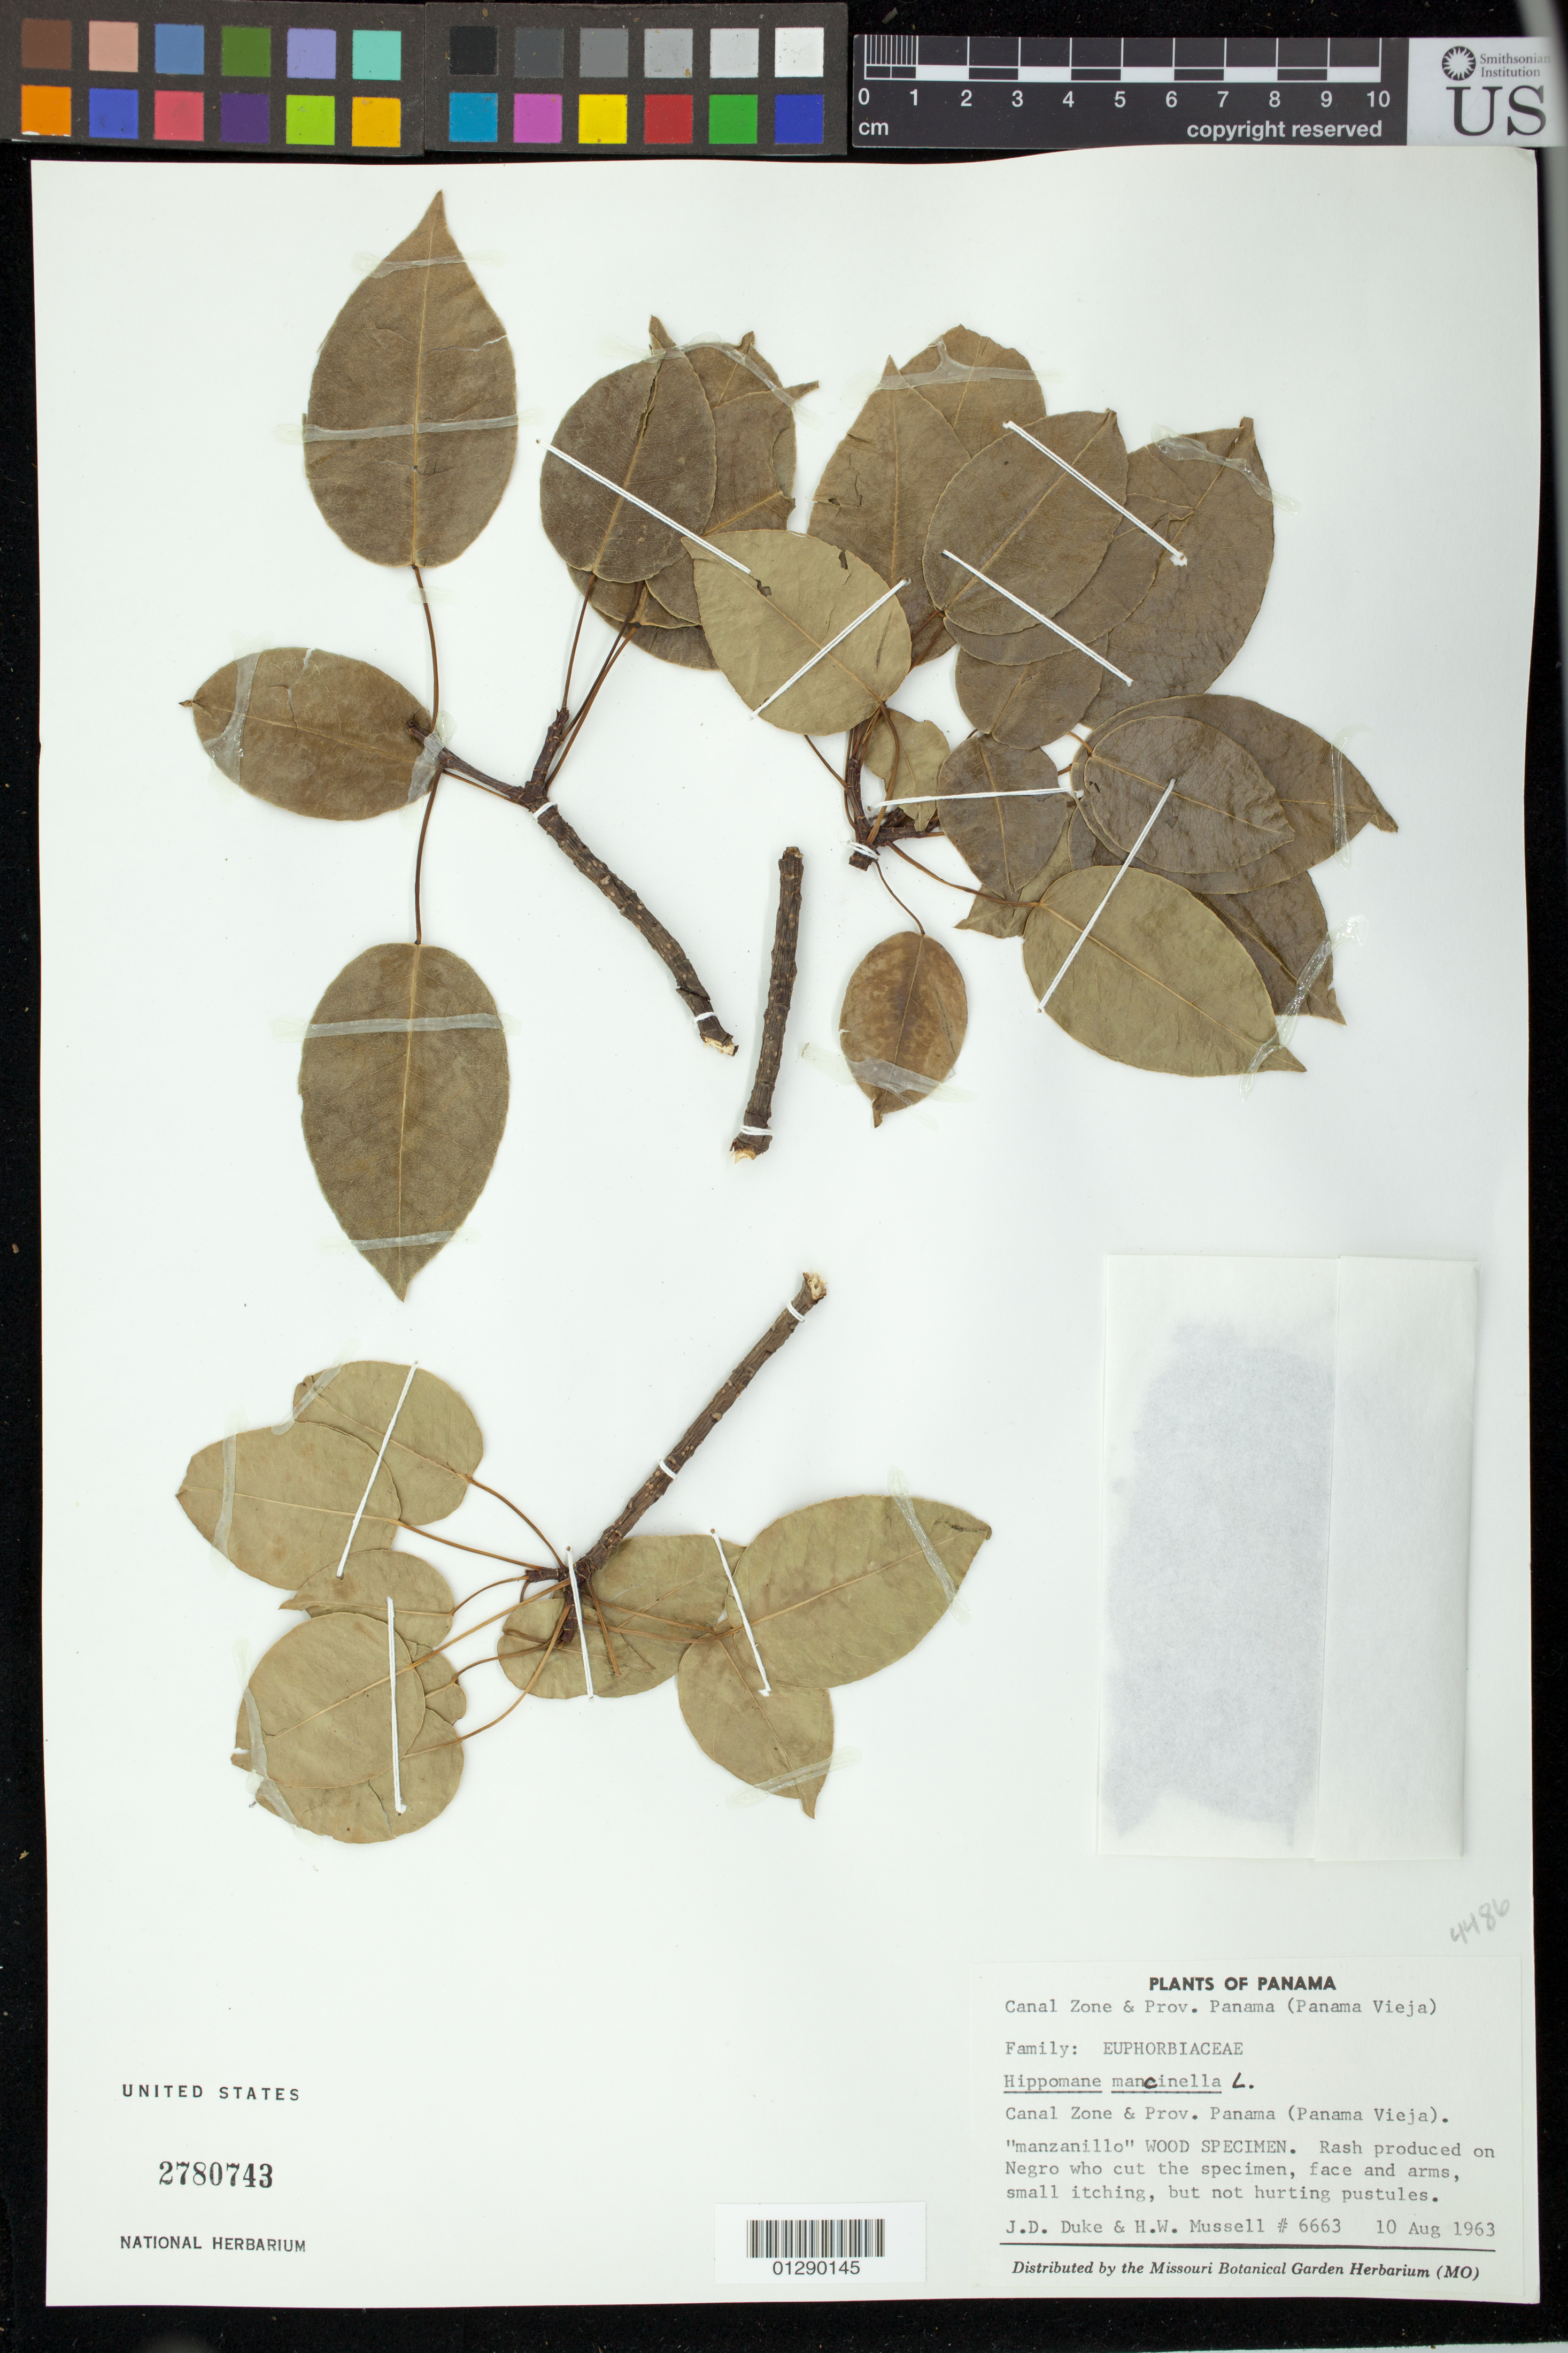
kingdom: Plantae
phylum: Tracheophyta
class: Magnoliopsida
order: Malpighiales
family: Euphorbiaceae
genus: Hippomane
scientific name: Hippomane mancinella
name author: L.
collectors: J. Duke & H. Mussell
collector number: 6663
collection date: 1963-08-10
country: Panama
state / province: Panamá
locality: Canal Zone and Prov. Panama (Panama Vieja)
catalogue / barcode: US 2780743